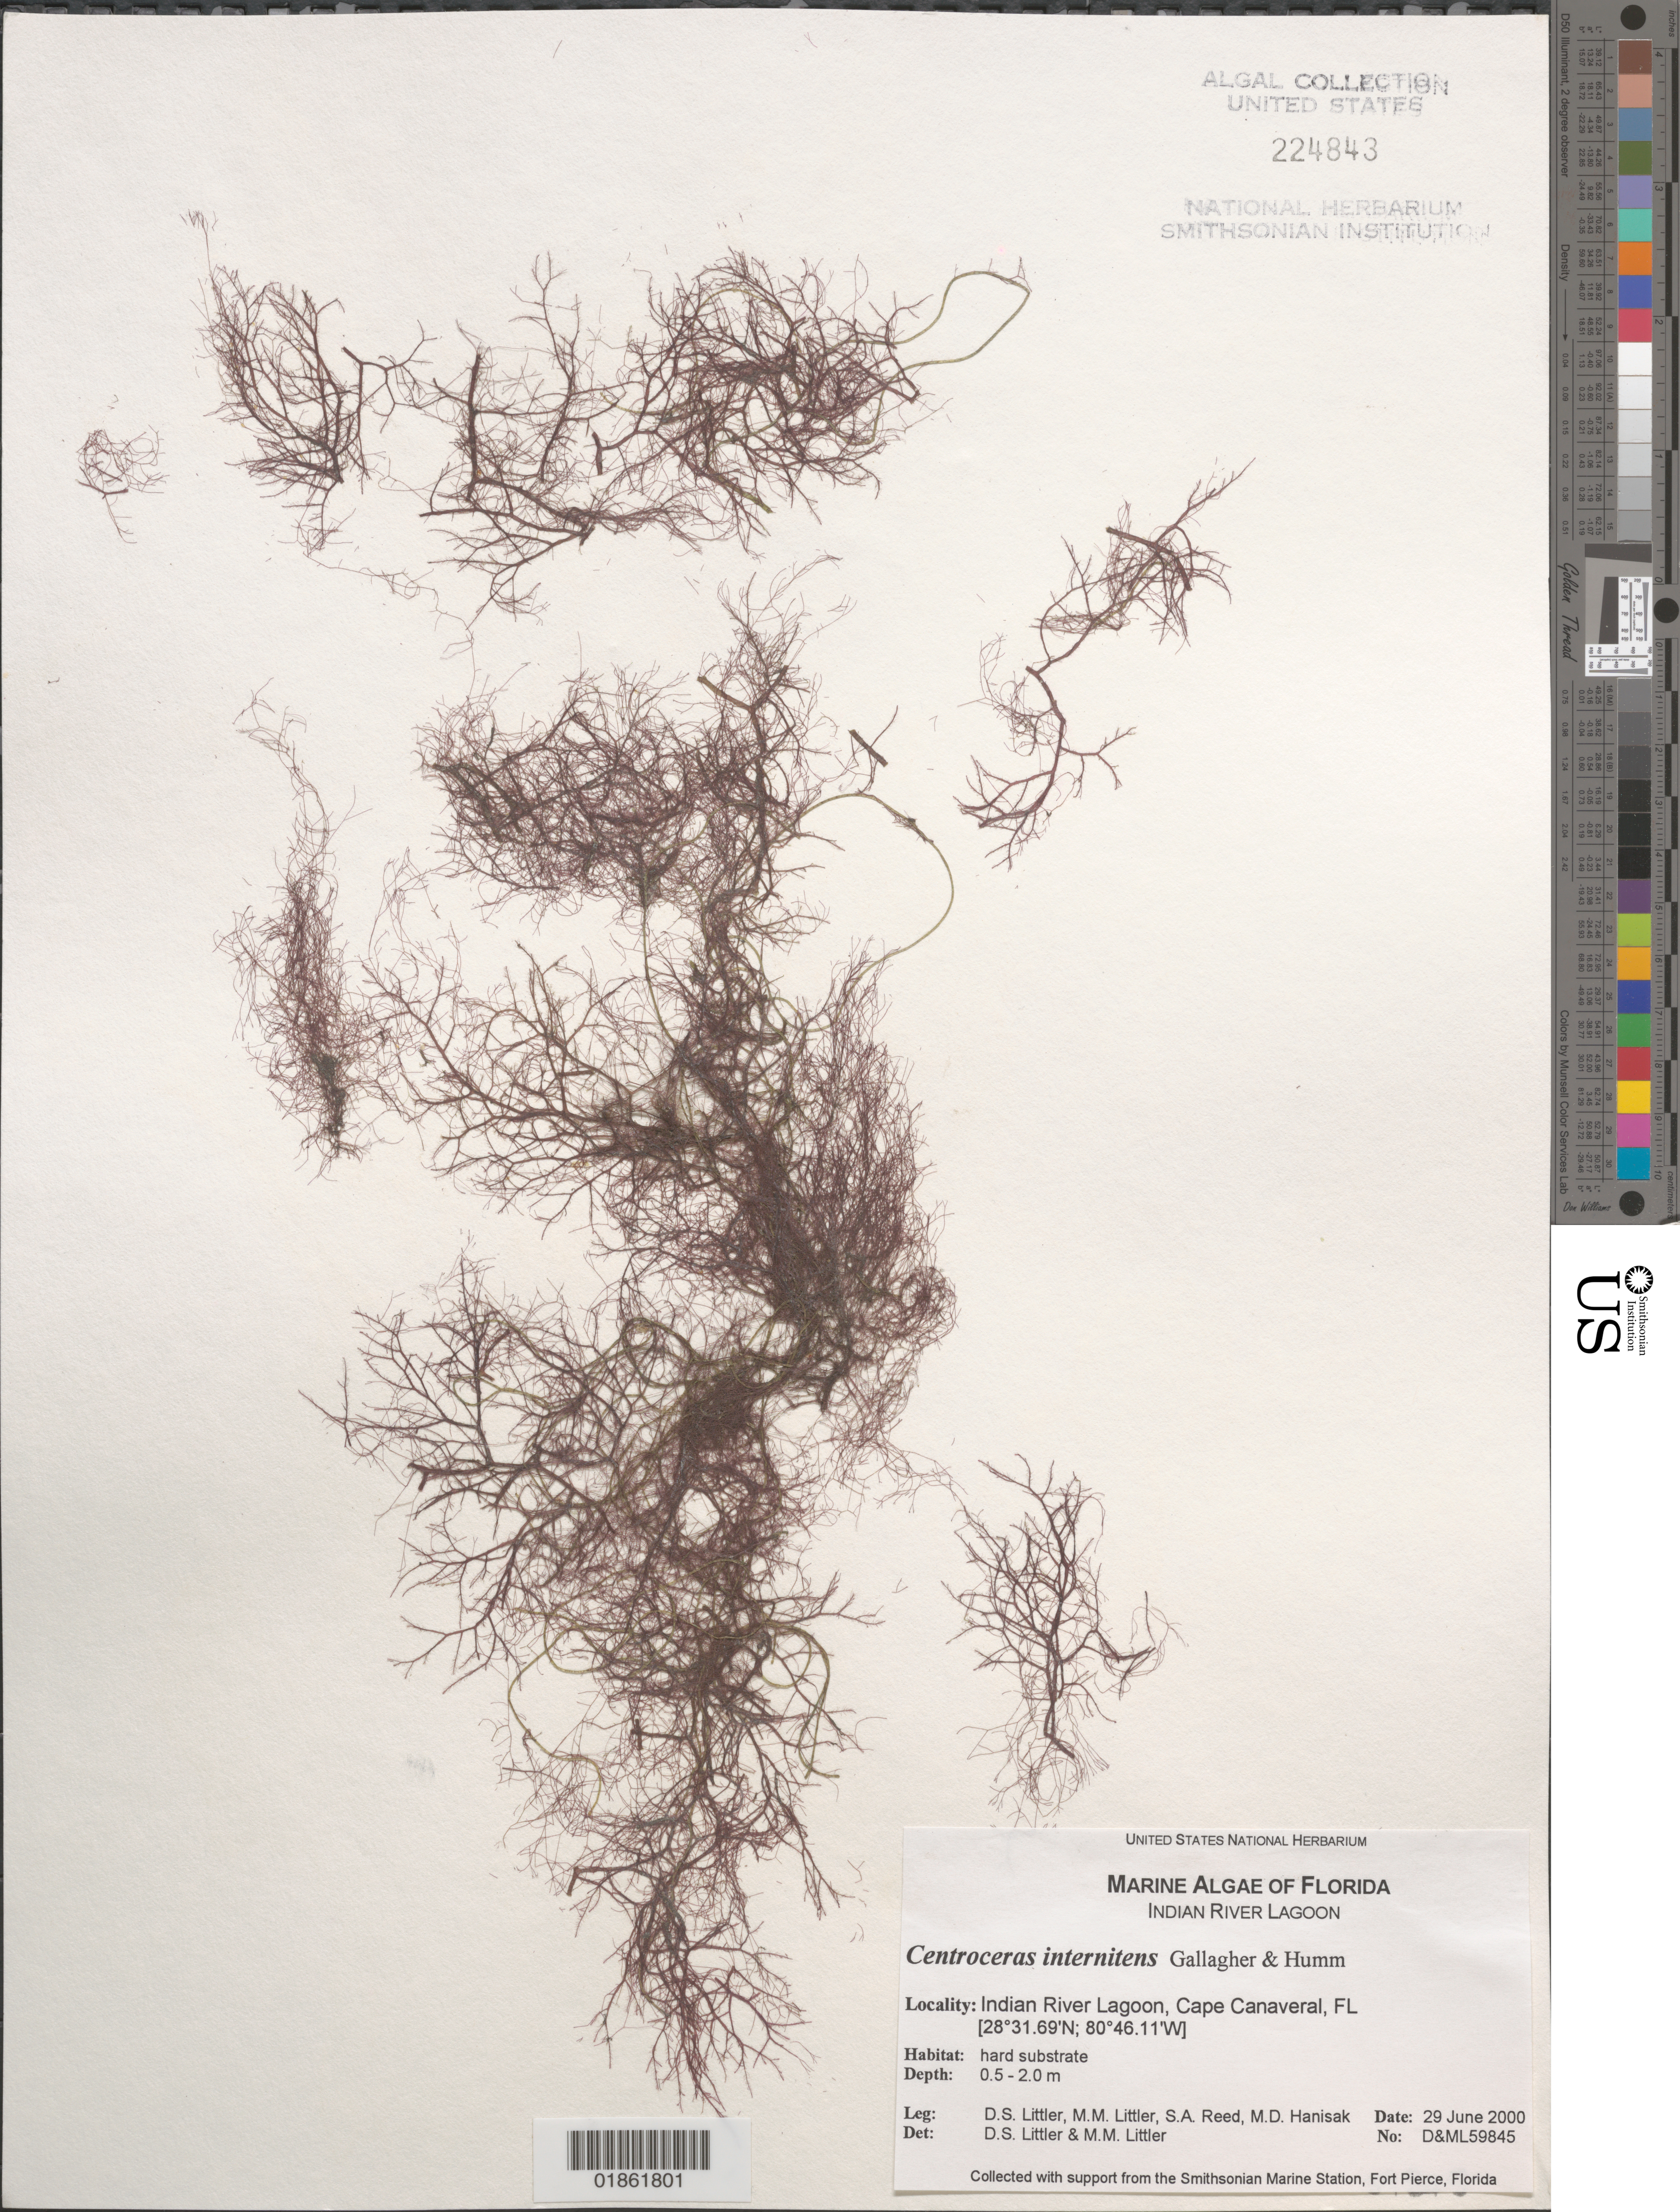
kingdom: Plantae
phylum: Rhodophyta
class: Florideophyceae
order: Ceramiales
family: Ceramiaceae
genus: Centroceras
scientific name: Centroceras internitens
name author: Gallagher & Humm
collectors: D. S. Littler & M. M. Littler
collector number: D&ML 59845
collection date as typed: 29 Jun 2000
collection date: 2000-06-29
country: United States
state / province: Florida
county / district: Brevard County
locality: NASA Parkway Bridge, south of Titusville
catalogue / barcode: US 224843